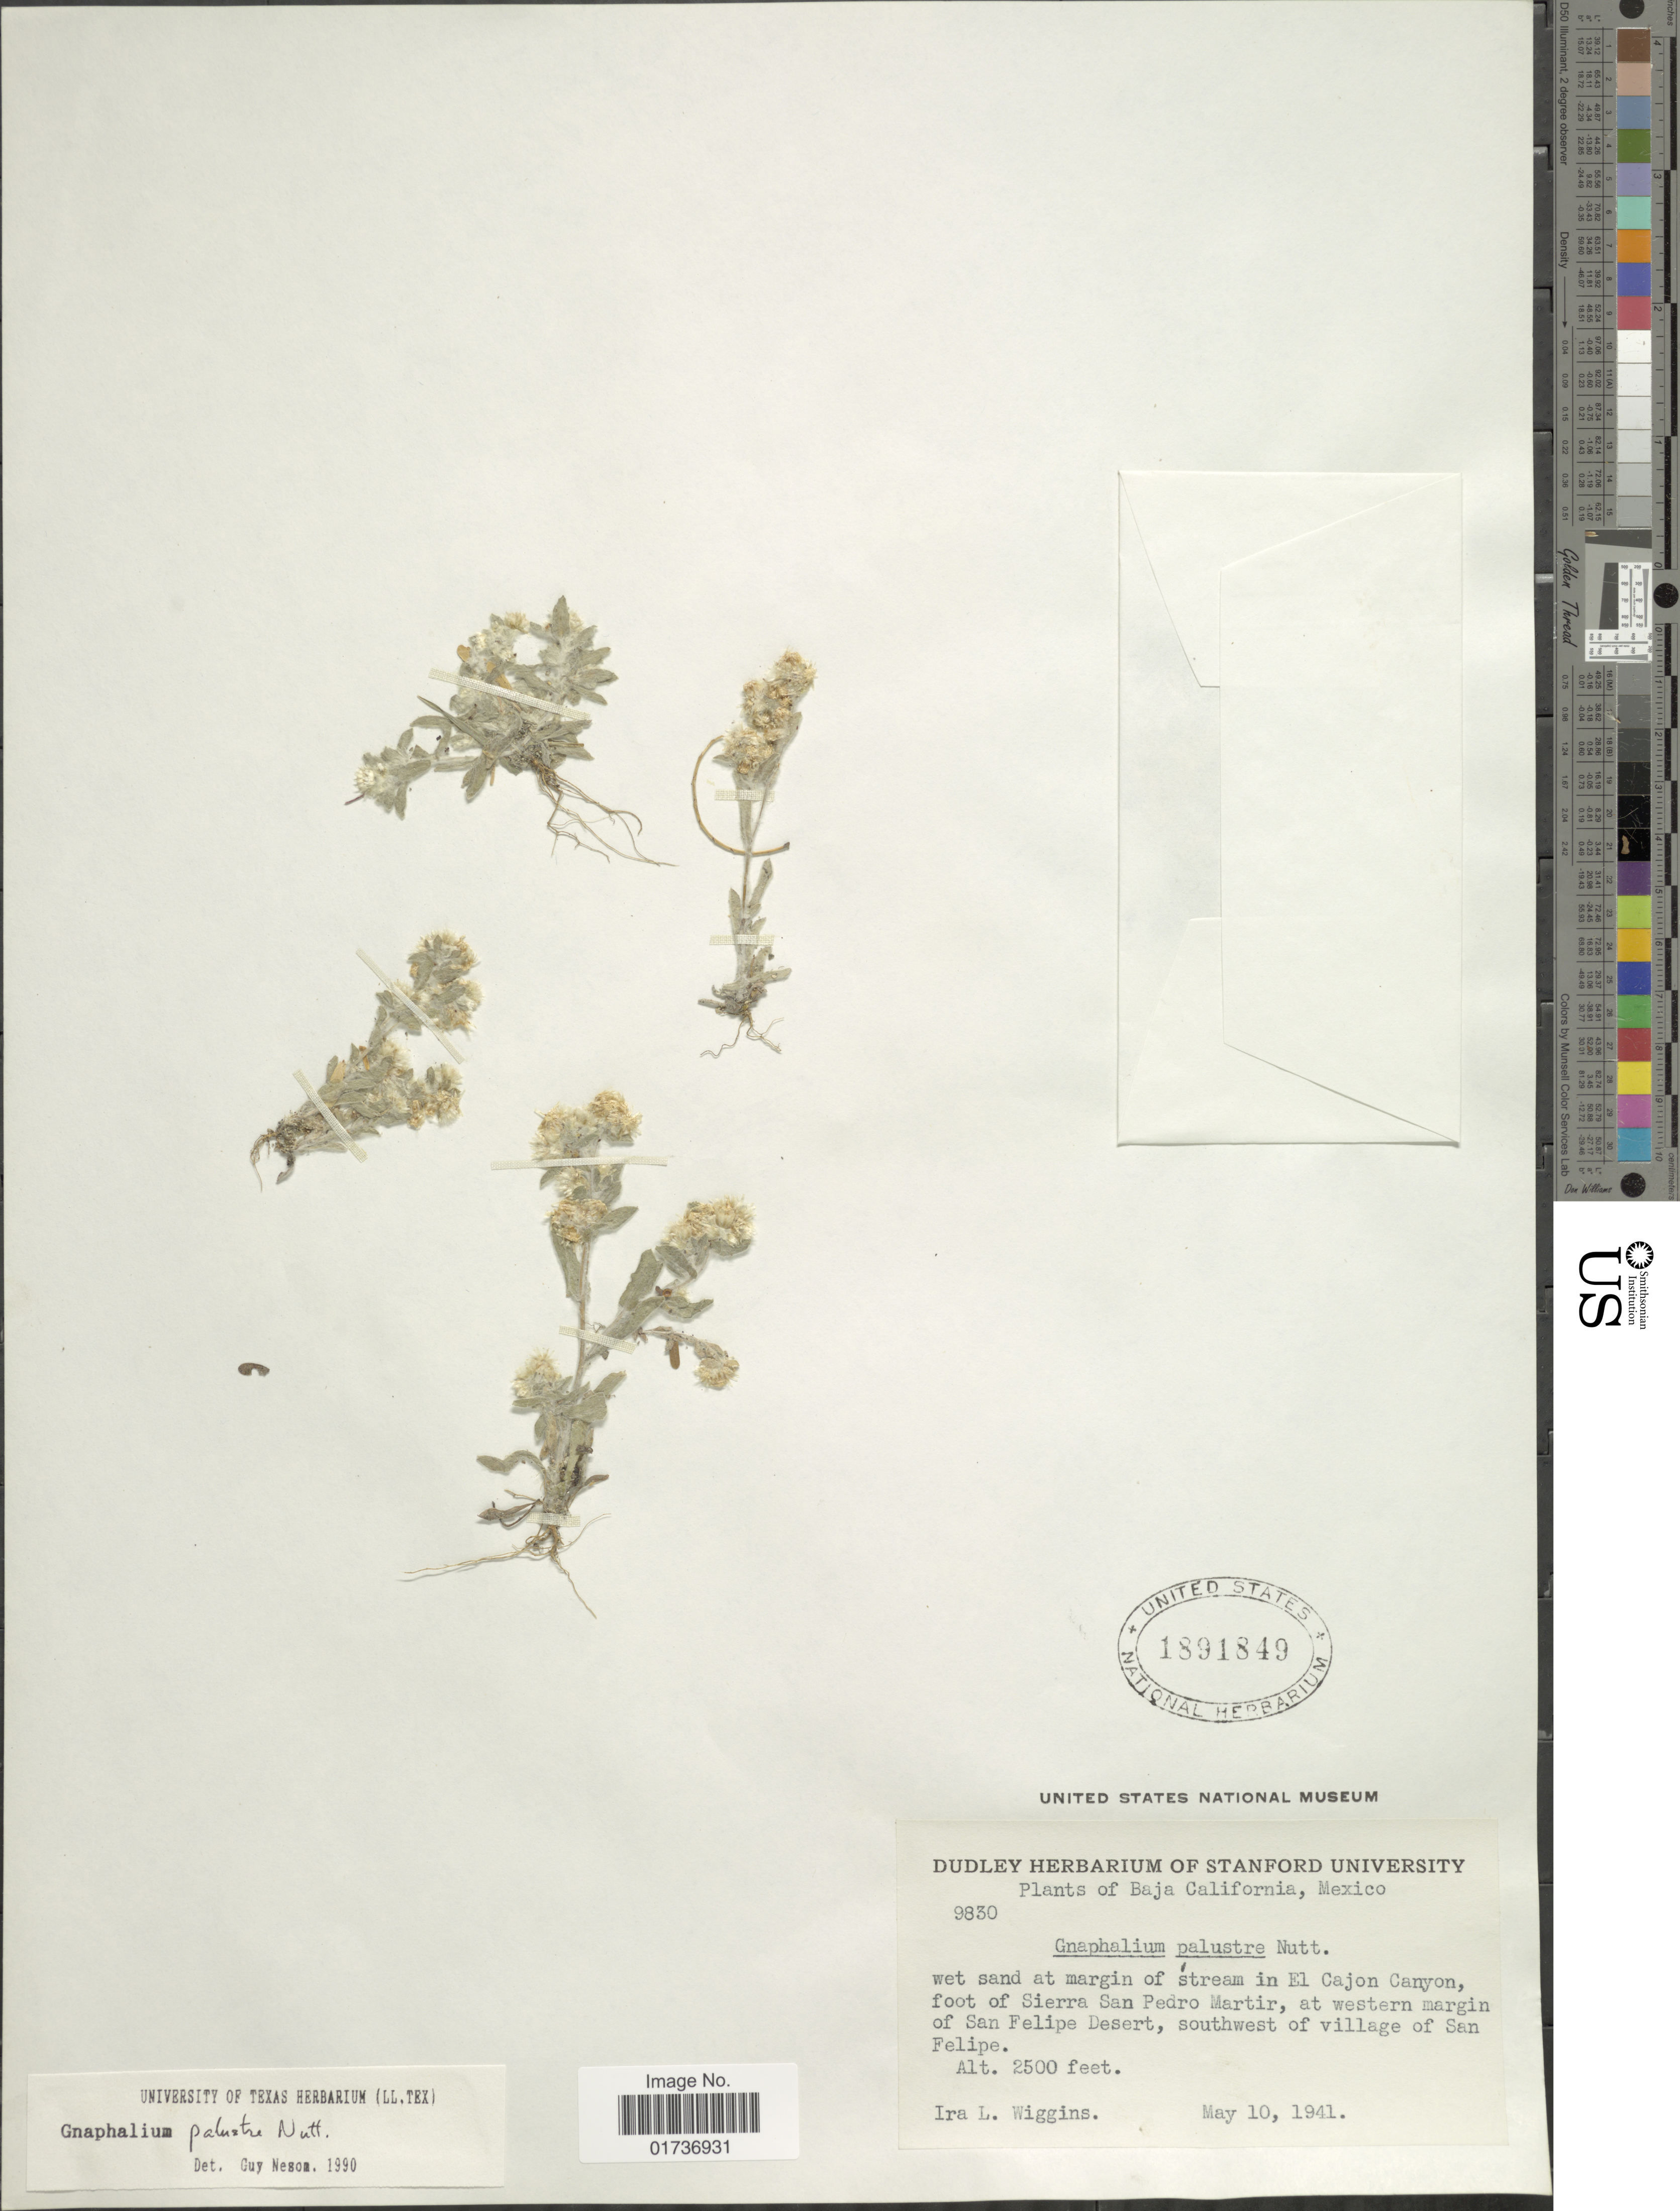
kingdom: Plantae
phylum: Tracheophyta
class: Magnoliopsida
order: Asterales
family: Asteraceae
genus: Gnaphalium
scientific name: Gnaphalium palustre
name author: Nutt.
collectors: I. L. Wiggins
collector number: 9830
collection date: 1941-05-10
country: Mexico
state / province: Baja California Sur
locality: Wet sand at margin of stream in El Cajon Canyon, foot of Sierra San Pedro Martir, at western margin of San Felipe Desert, southwest of village of San Felipe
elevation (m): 762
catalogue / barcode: US 1891849